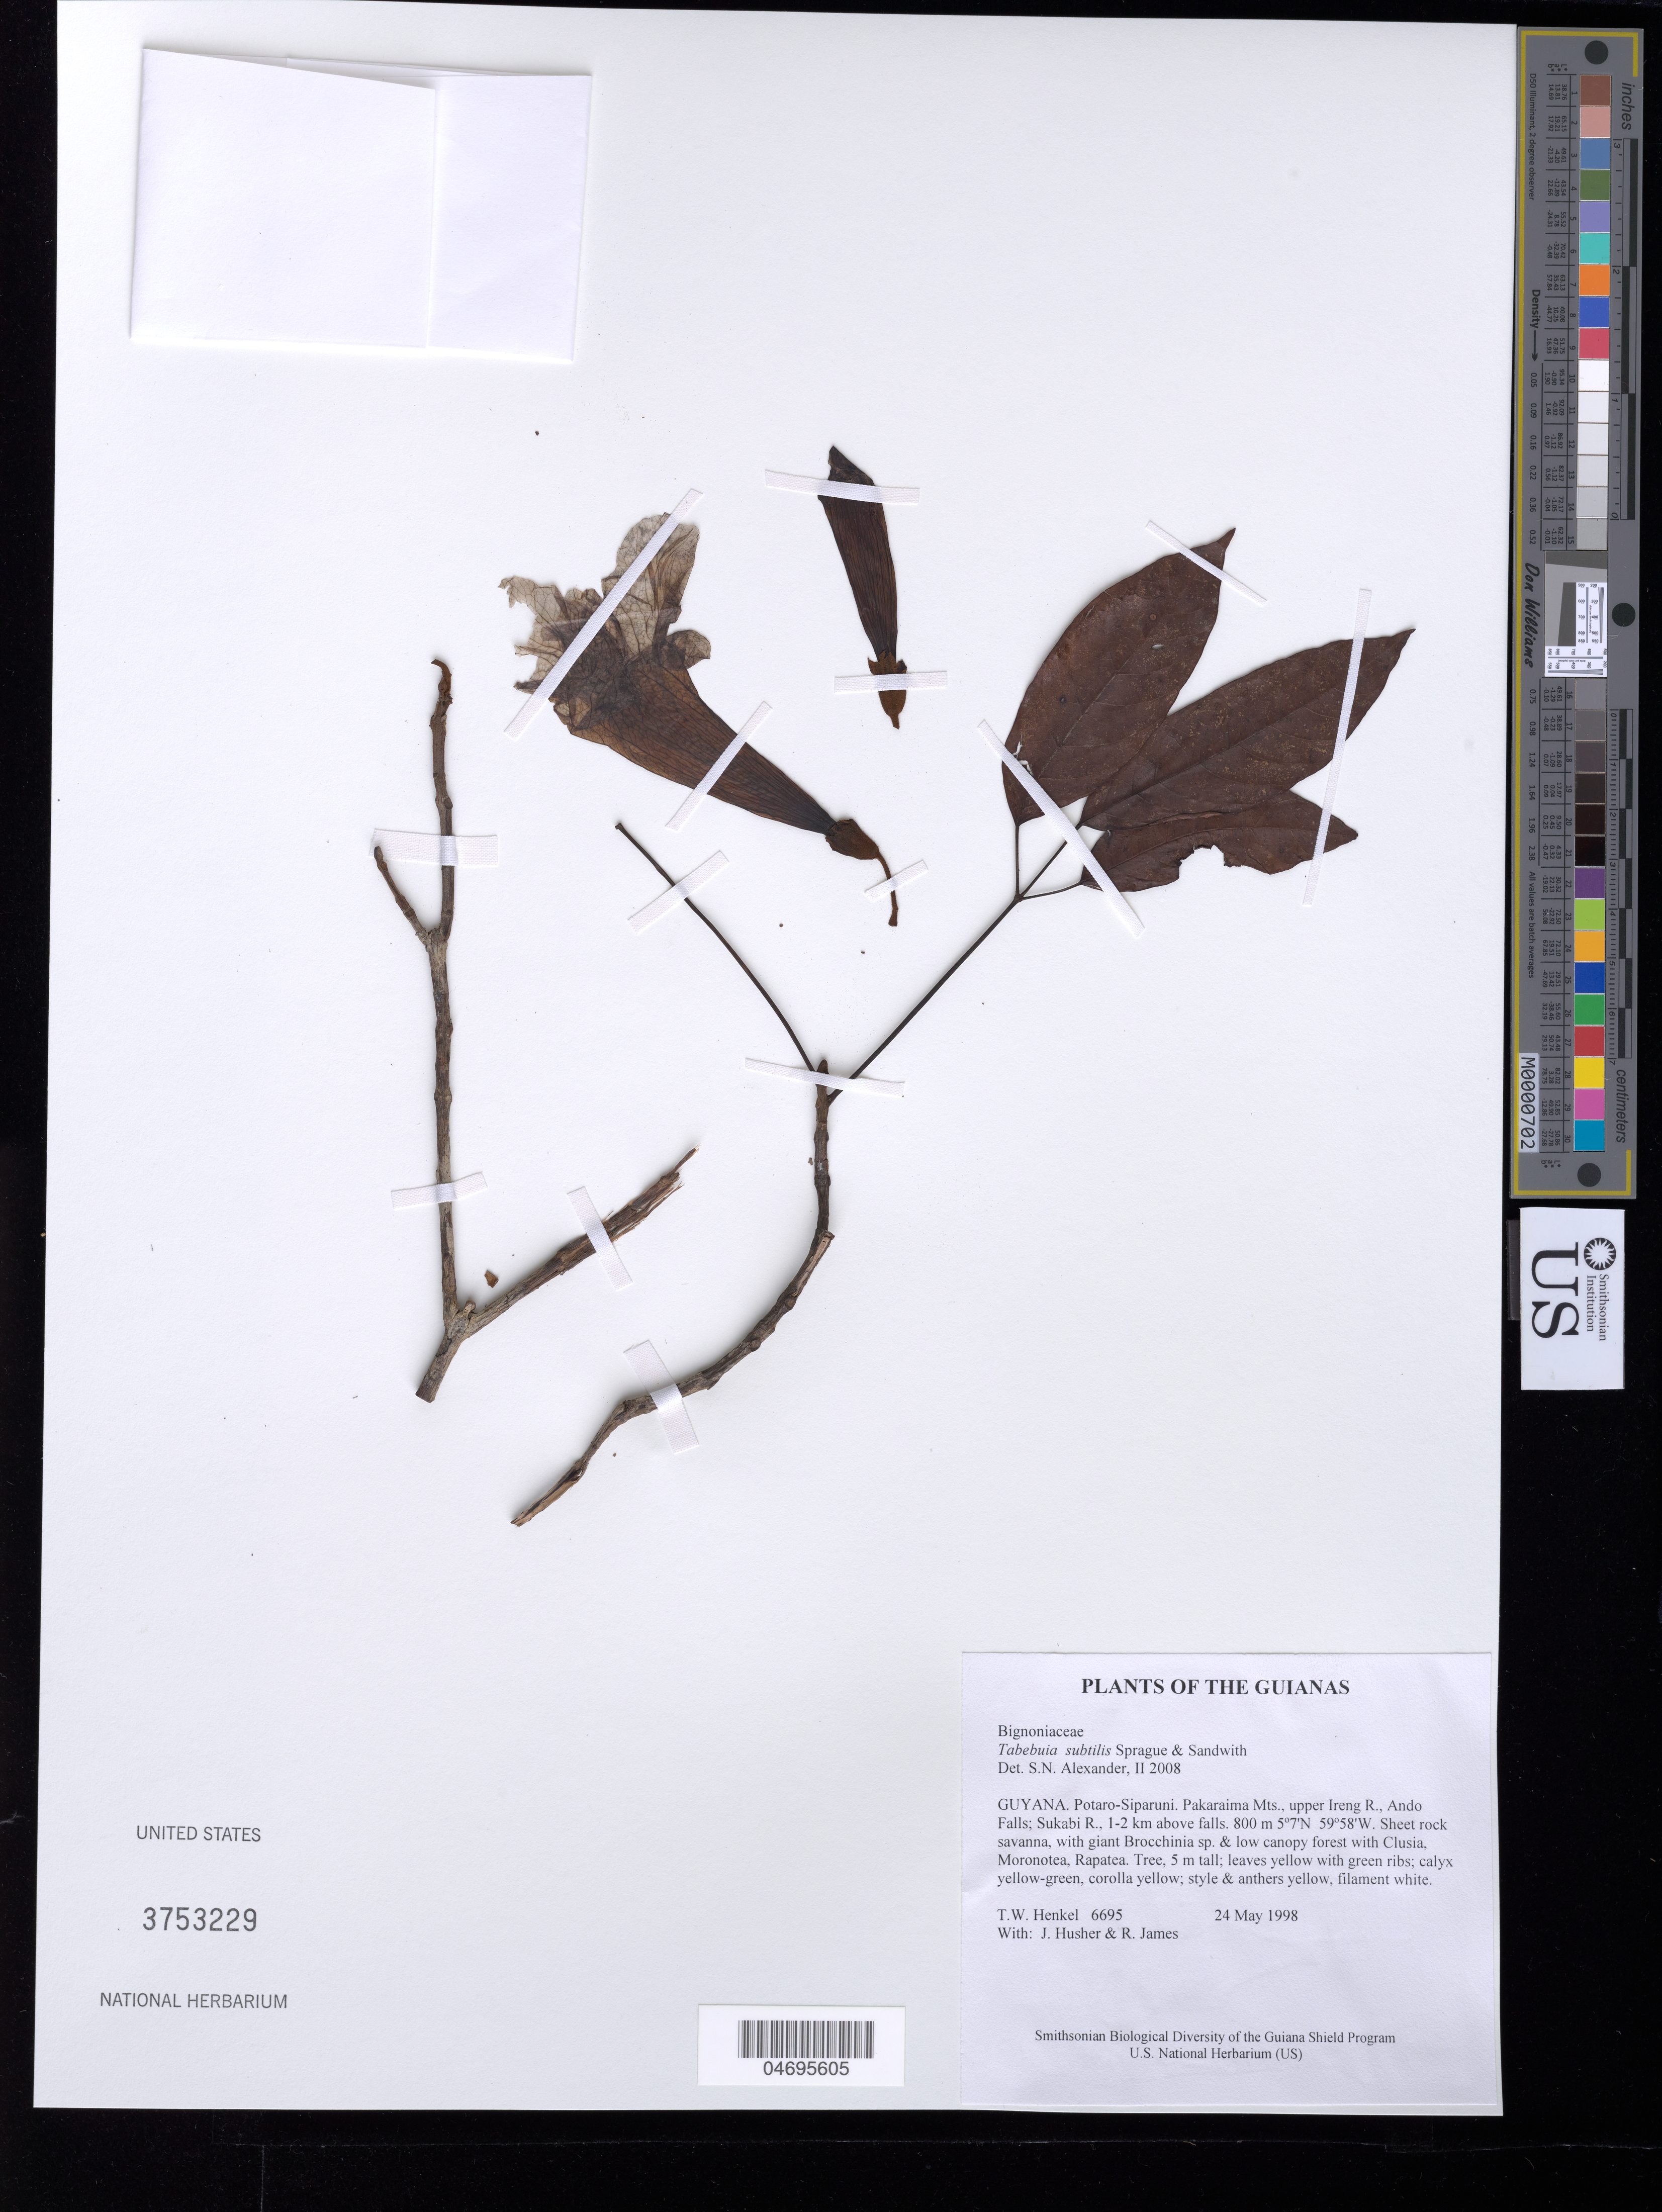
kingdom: Plantae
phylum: Tracheophyta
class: Magnoliopsida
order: Lamiales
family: Bignoniaceae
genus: Tabebuia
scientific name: Tabebuia subtilis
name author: Sprague & Sandwith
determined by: Alexander, S. N.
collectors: T. Henkel, J. Husher & R. James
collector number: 6695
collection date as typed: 24 May 1998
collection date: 1998-05-24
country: Guyana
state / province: Potaro-Siparuni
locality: Pakaraima Mts., upper Ireng R., Ando Falls; Sukabi R., 1-2 km above falls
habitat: Sheet rock savanna, with giant Brocchinia sp. & low canopy forest with Clusia, Moronotea, Rapatea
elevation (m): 800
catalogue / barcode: US 3753229